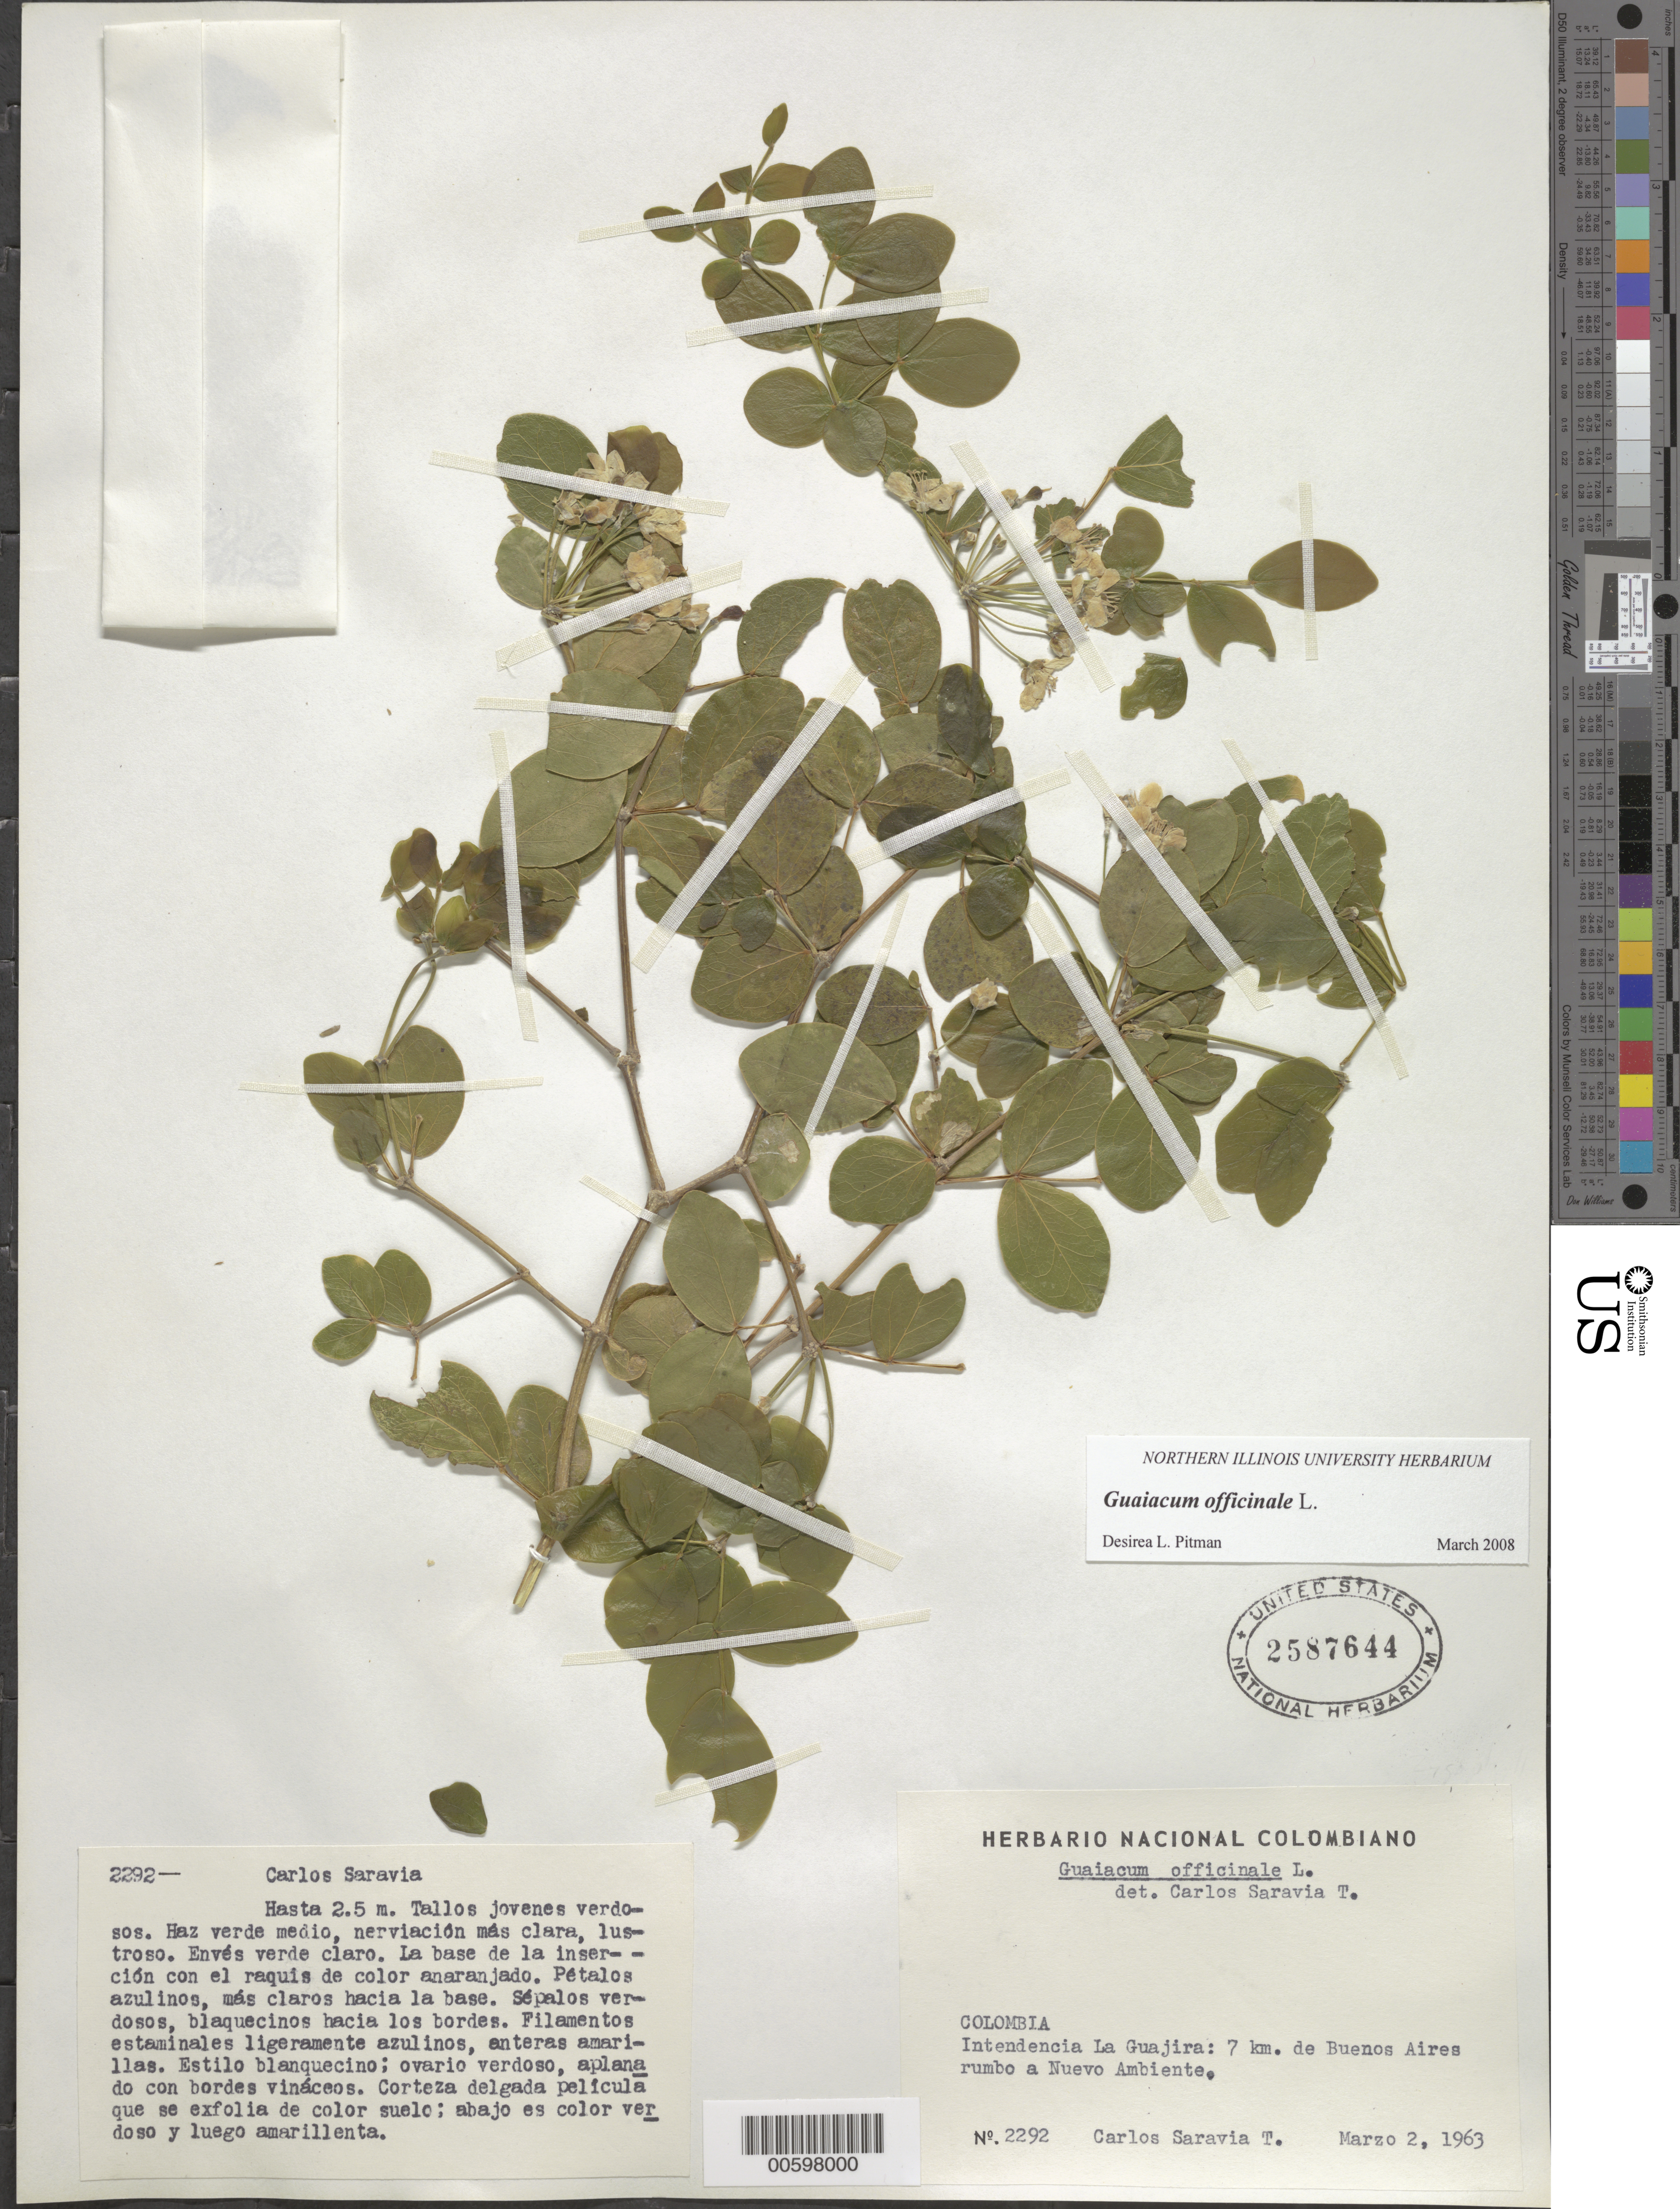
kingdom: Plantae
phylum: Tracheophyta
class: Magnoliopsida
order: Zygophyllales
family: Zygophyllaceae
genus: Guaiacum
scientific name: Guaiacum officinale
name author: L.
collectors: C. Saravia T.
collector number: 2292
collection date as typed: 02 Mar 1963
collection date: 1963-03-02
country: Colombia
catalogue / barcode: US 2587644